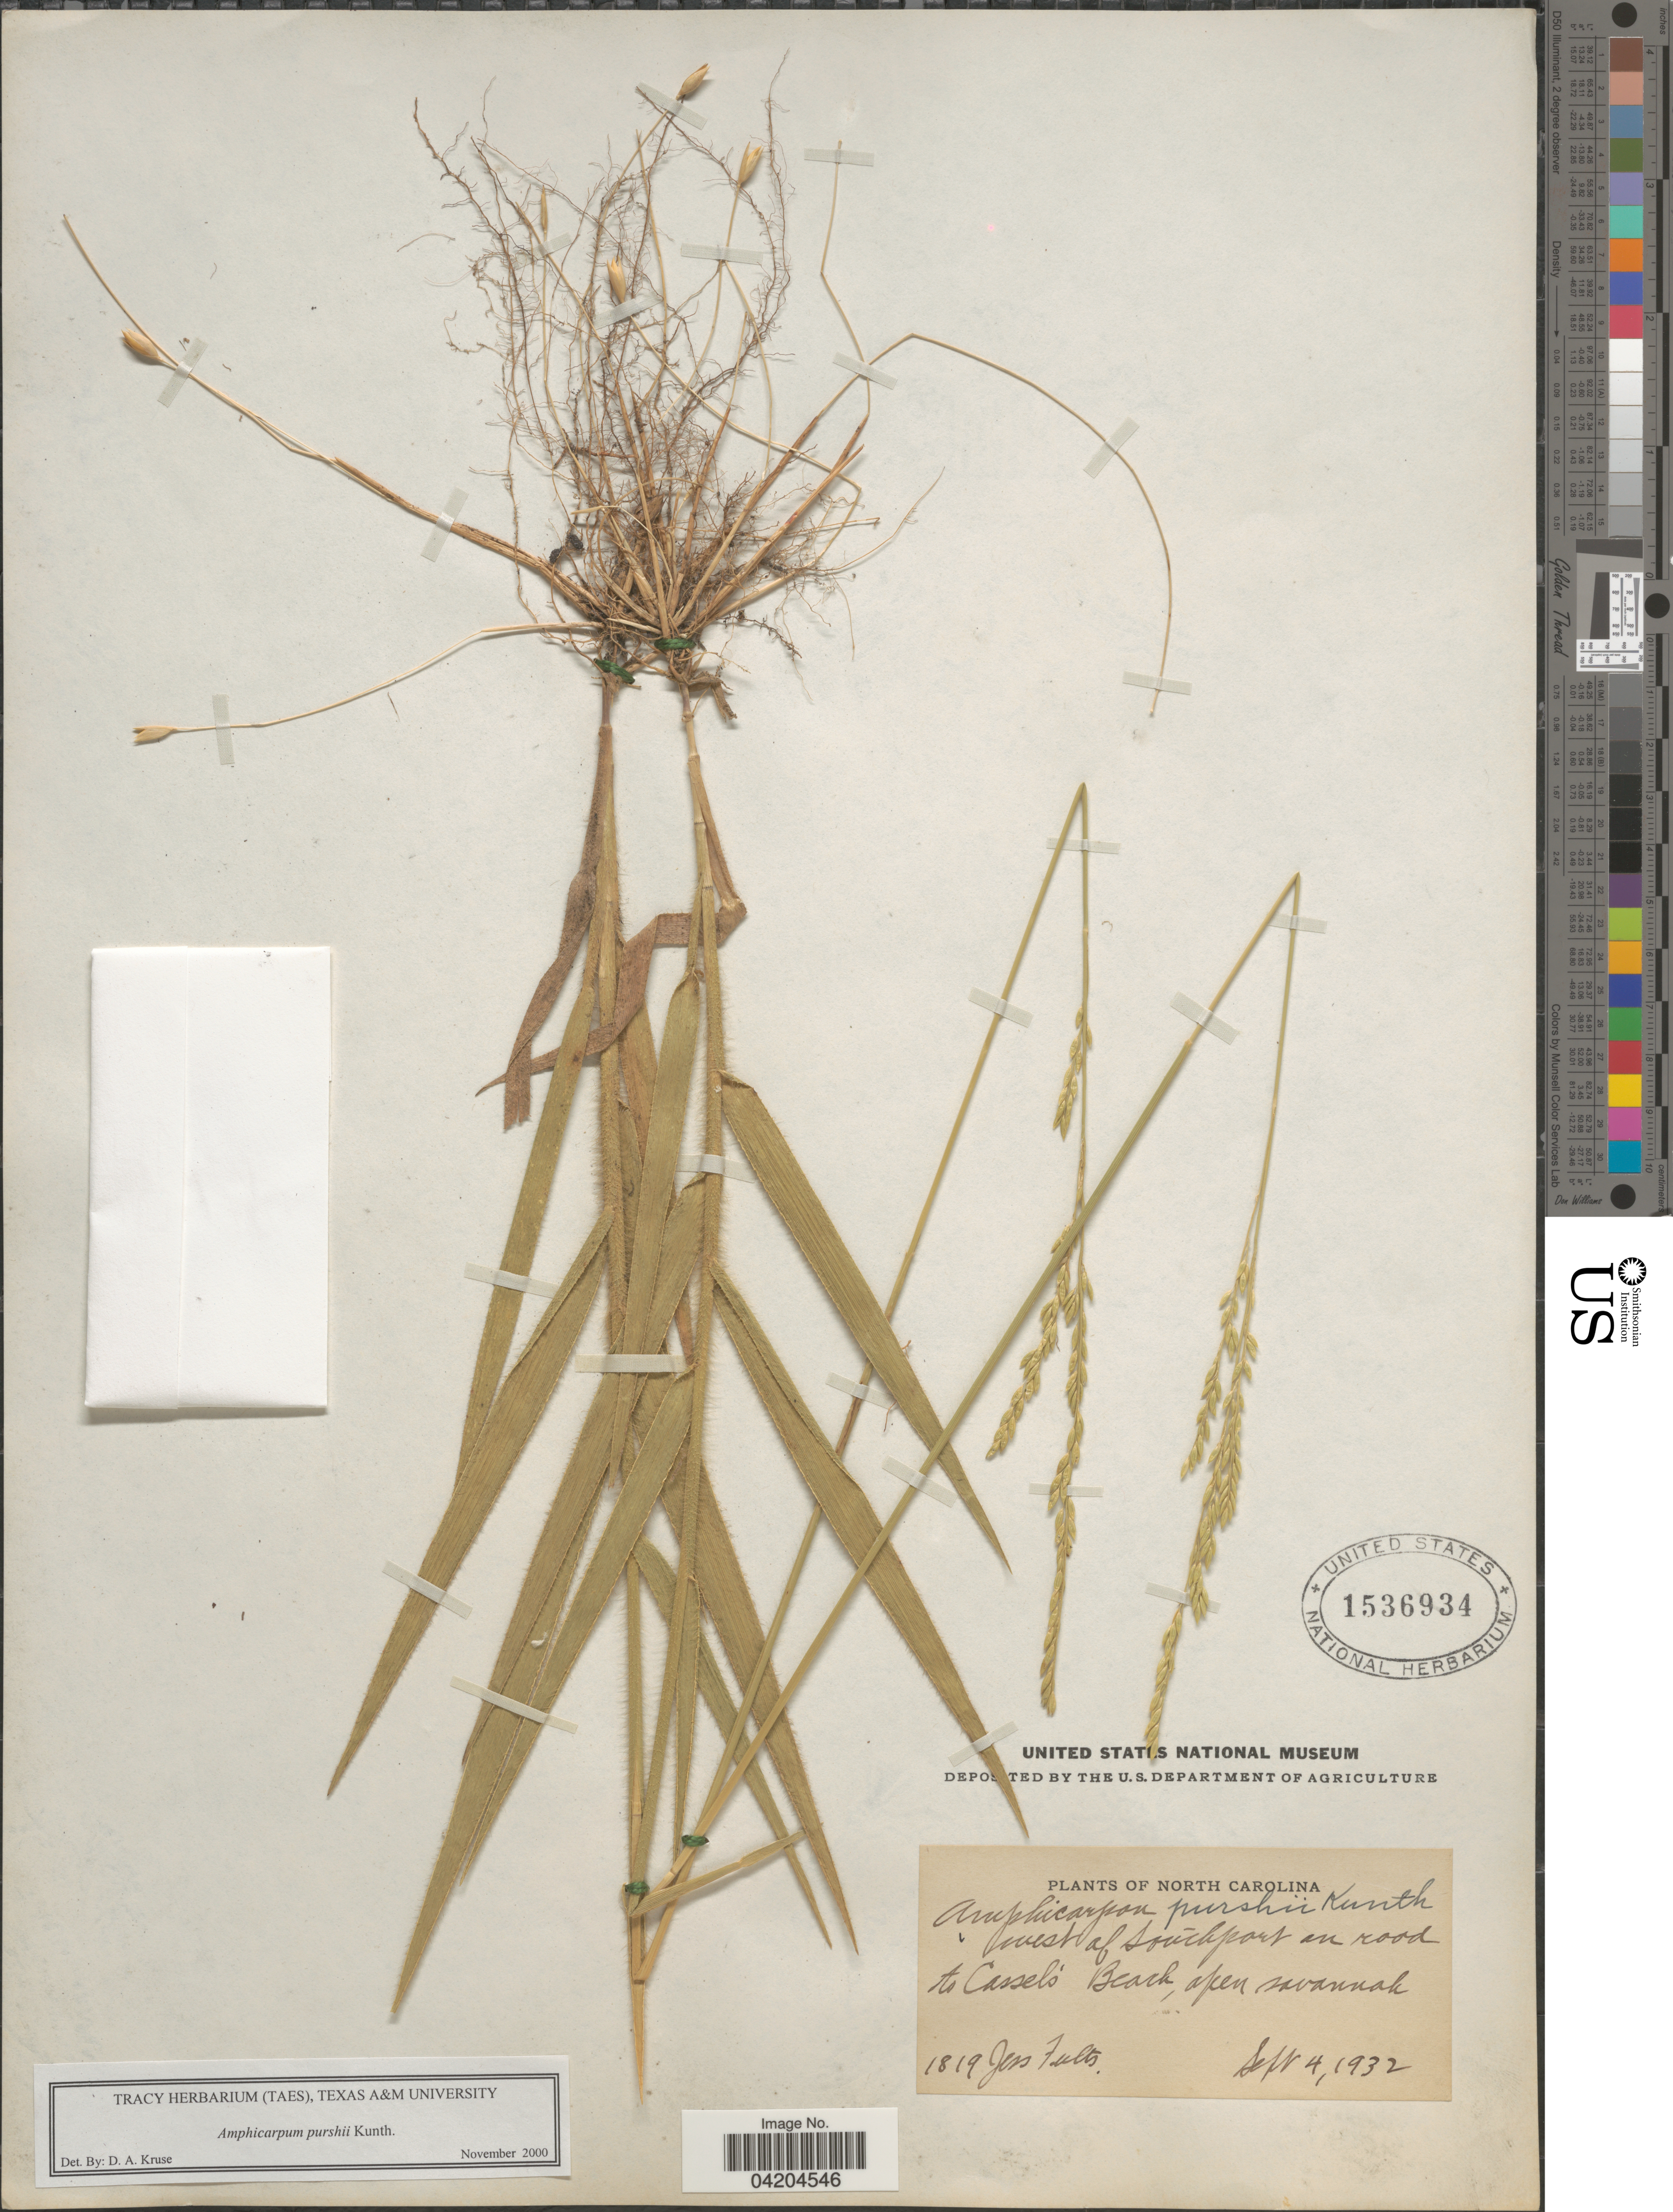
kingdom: Plantae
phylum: Tracheophyta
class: Liliopsida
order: Poales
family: Poaceae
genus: Amphicarpum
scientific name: Amphicarpum amphicarpon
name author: (Pursh) Nash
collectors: J. Fults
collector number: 1819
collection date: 1932-09-04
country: United States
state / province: North Carolina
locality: West of Southport on road to Cassels' Beach.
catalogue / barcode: US 1536934